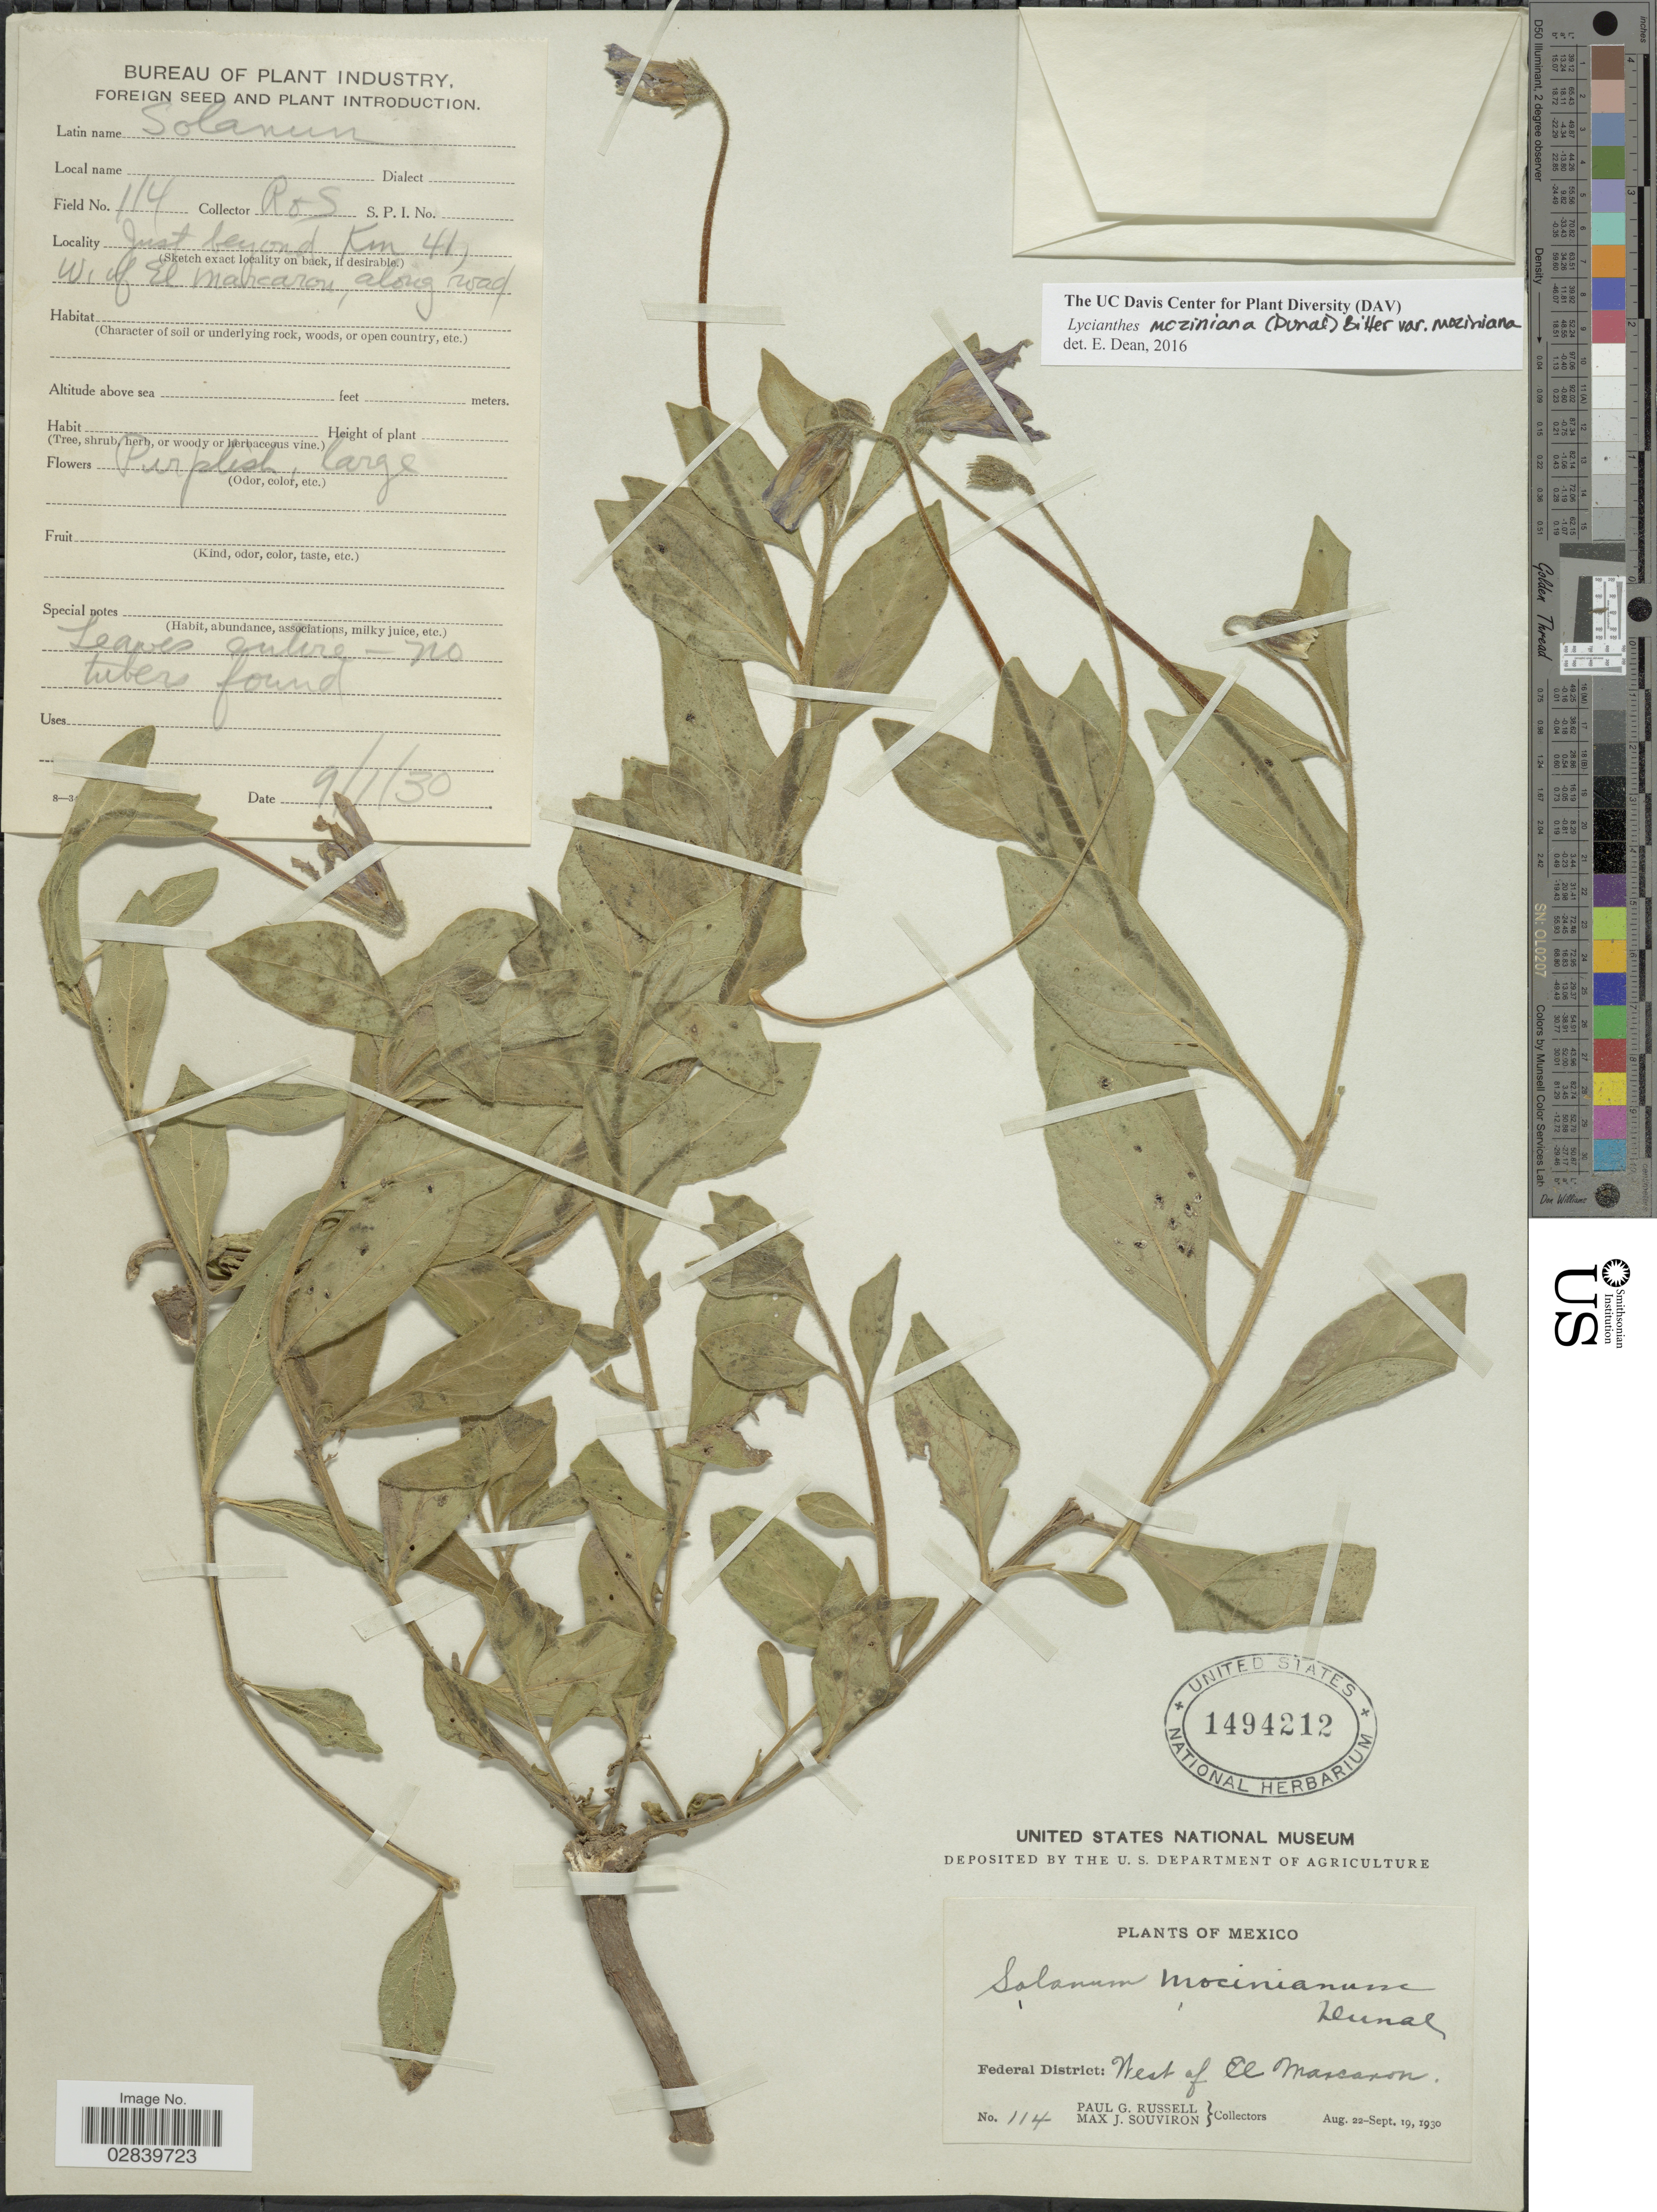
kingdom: Plantae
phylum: Tracheophyta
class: Magnoliopsida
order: Solanales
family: Solanaceae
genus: Lycianthes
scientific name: Lycianthes moziniana var. oaxacana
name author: E. Dean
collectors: P. G. Russell & M. J. Souviron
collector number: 114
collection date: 1930-08-22/1930-09-19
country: Mexico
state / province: Distrito Federal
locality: Federal District. Just beyond Km 41, West of El Maxcaron, along road.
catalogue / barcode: US 1494212